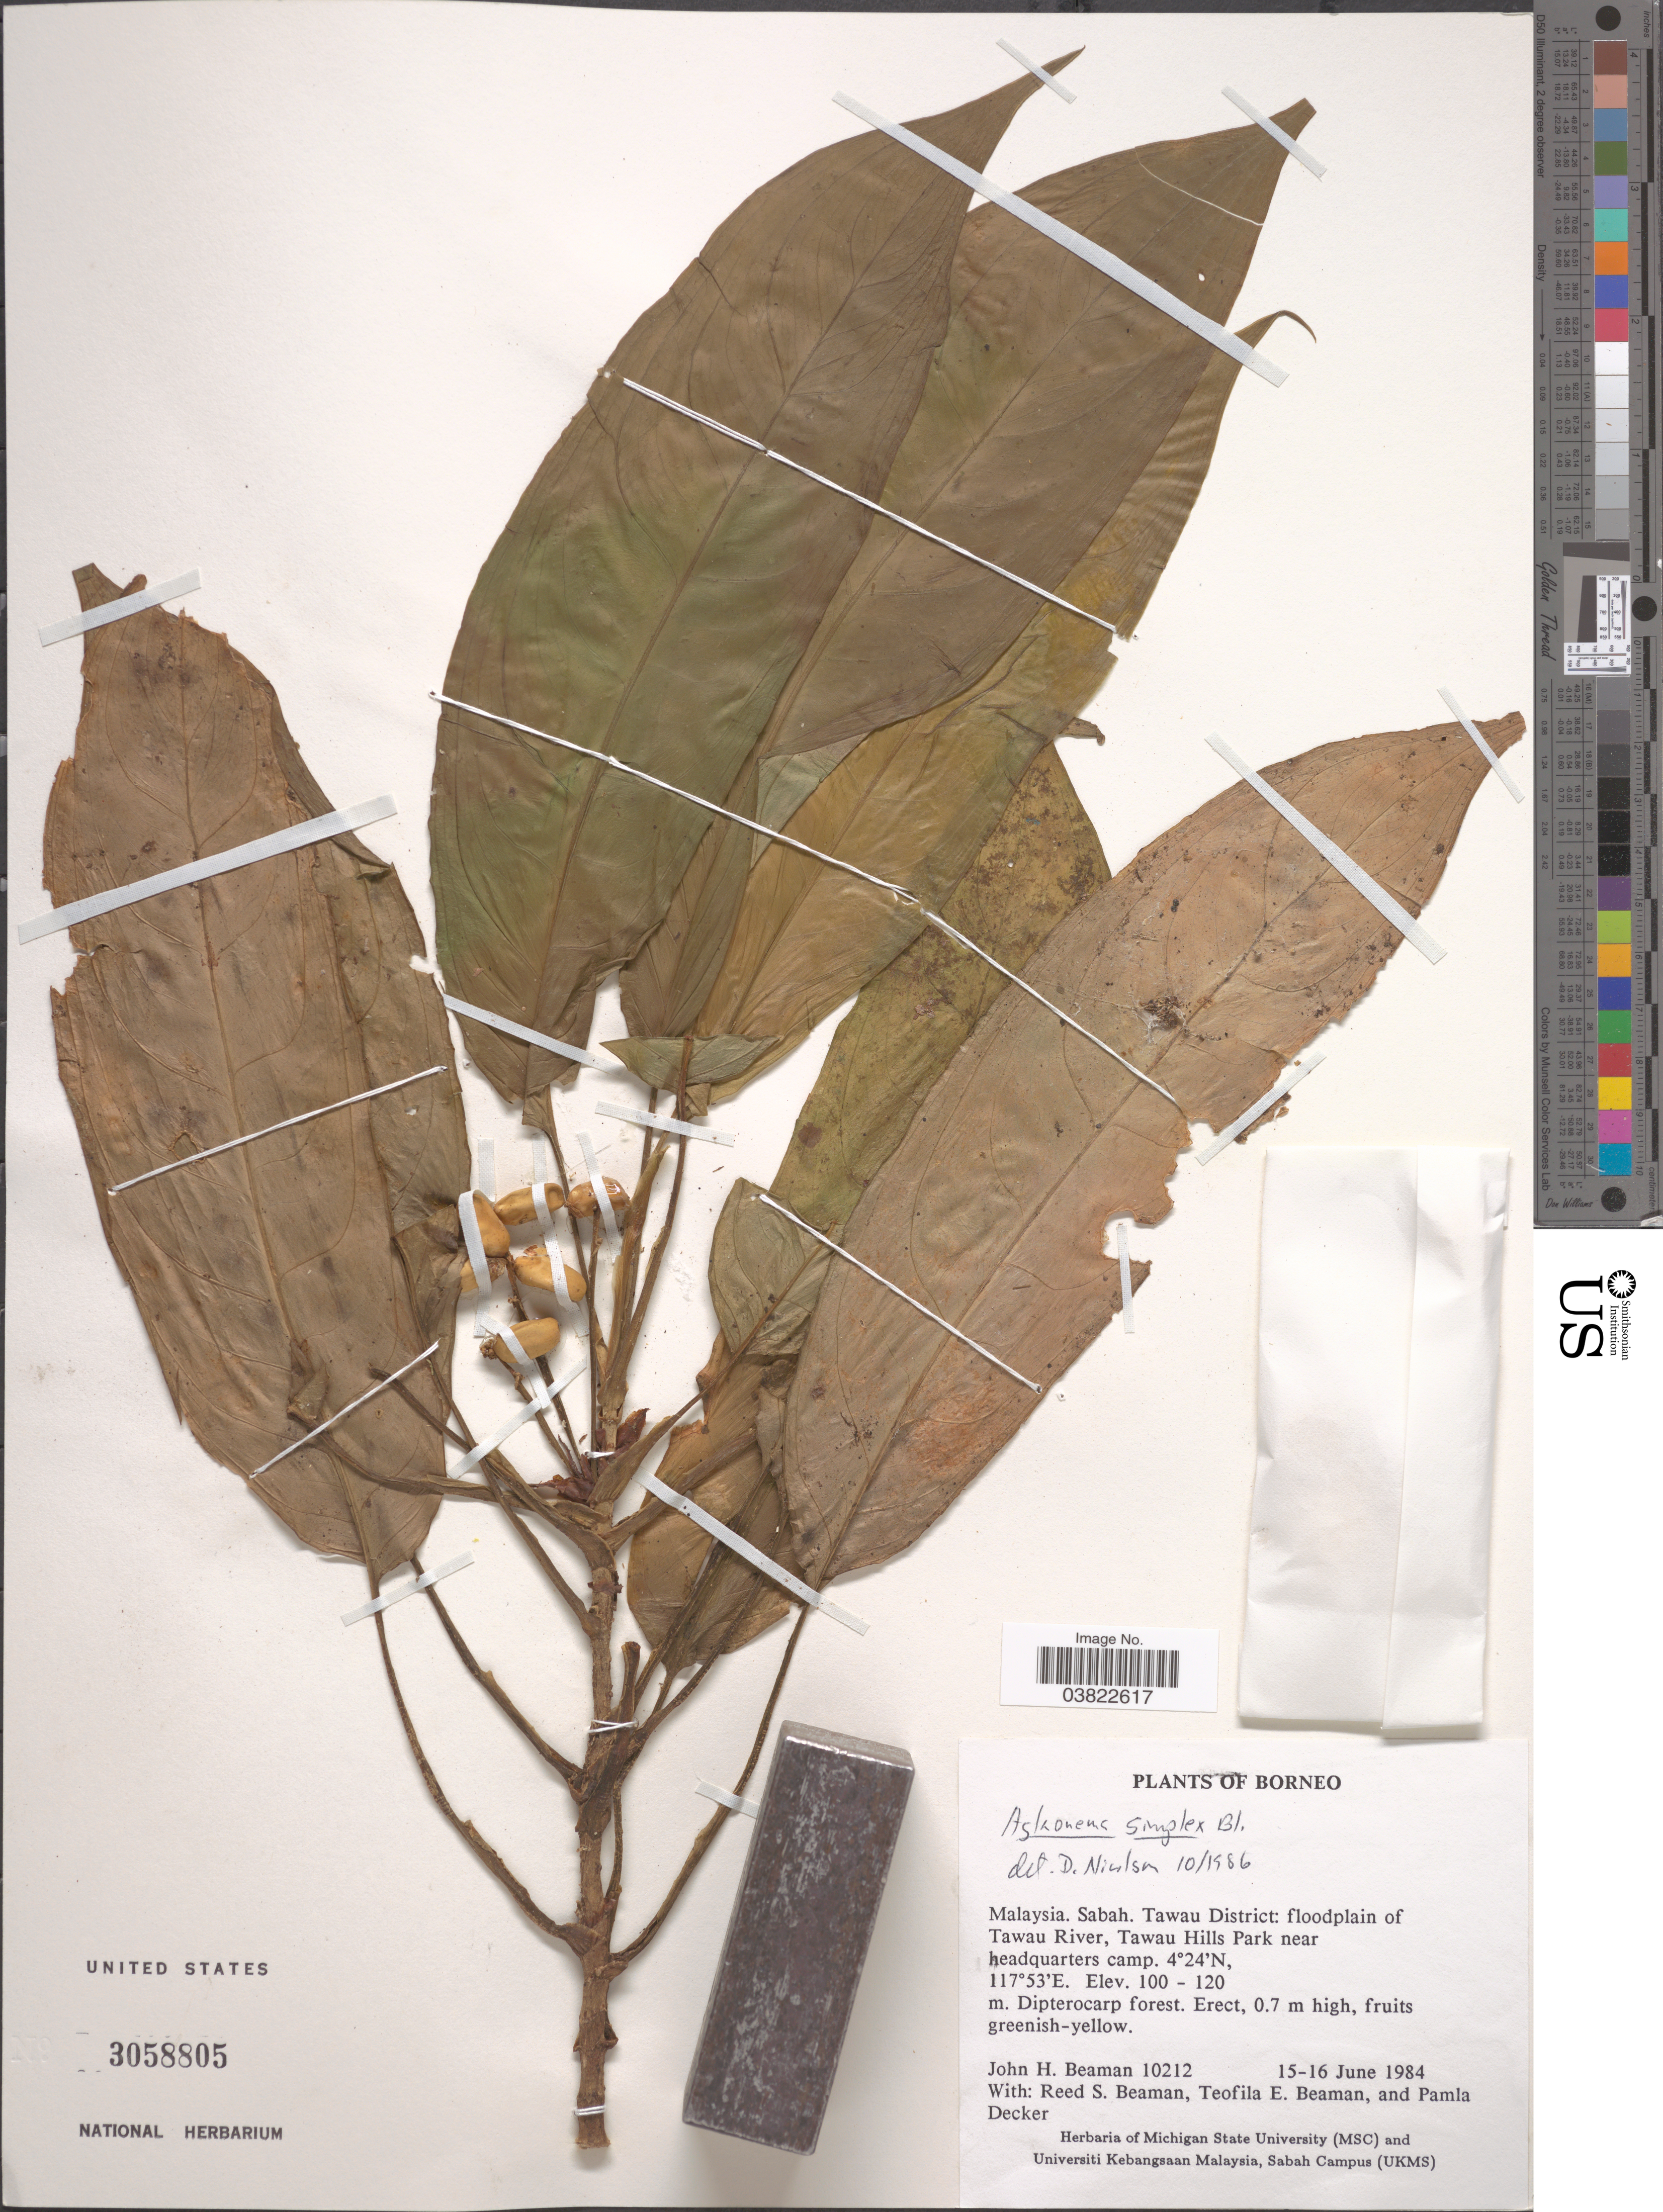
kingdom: Plantae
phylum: Tracheophyta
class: Liliopsida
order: Alismatales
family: Araceae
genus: Aglaonema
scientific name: Aglaonema simplex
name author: Blume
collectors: J. H. Beaman, R. S. Beaman, T. E. Beaman & P. Decker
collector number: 10212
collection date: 1984-06-15/1984-06-16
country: Malaysia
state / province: Sabah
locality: Borneo. Tawau District: floodplain of Tawau River, Tawau Hills Park near headquarters camp.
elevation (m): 100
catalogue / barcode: US 3058805